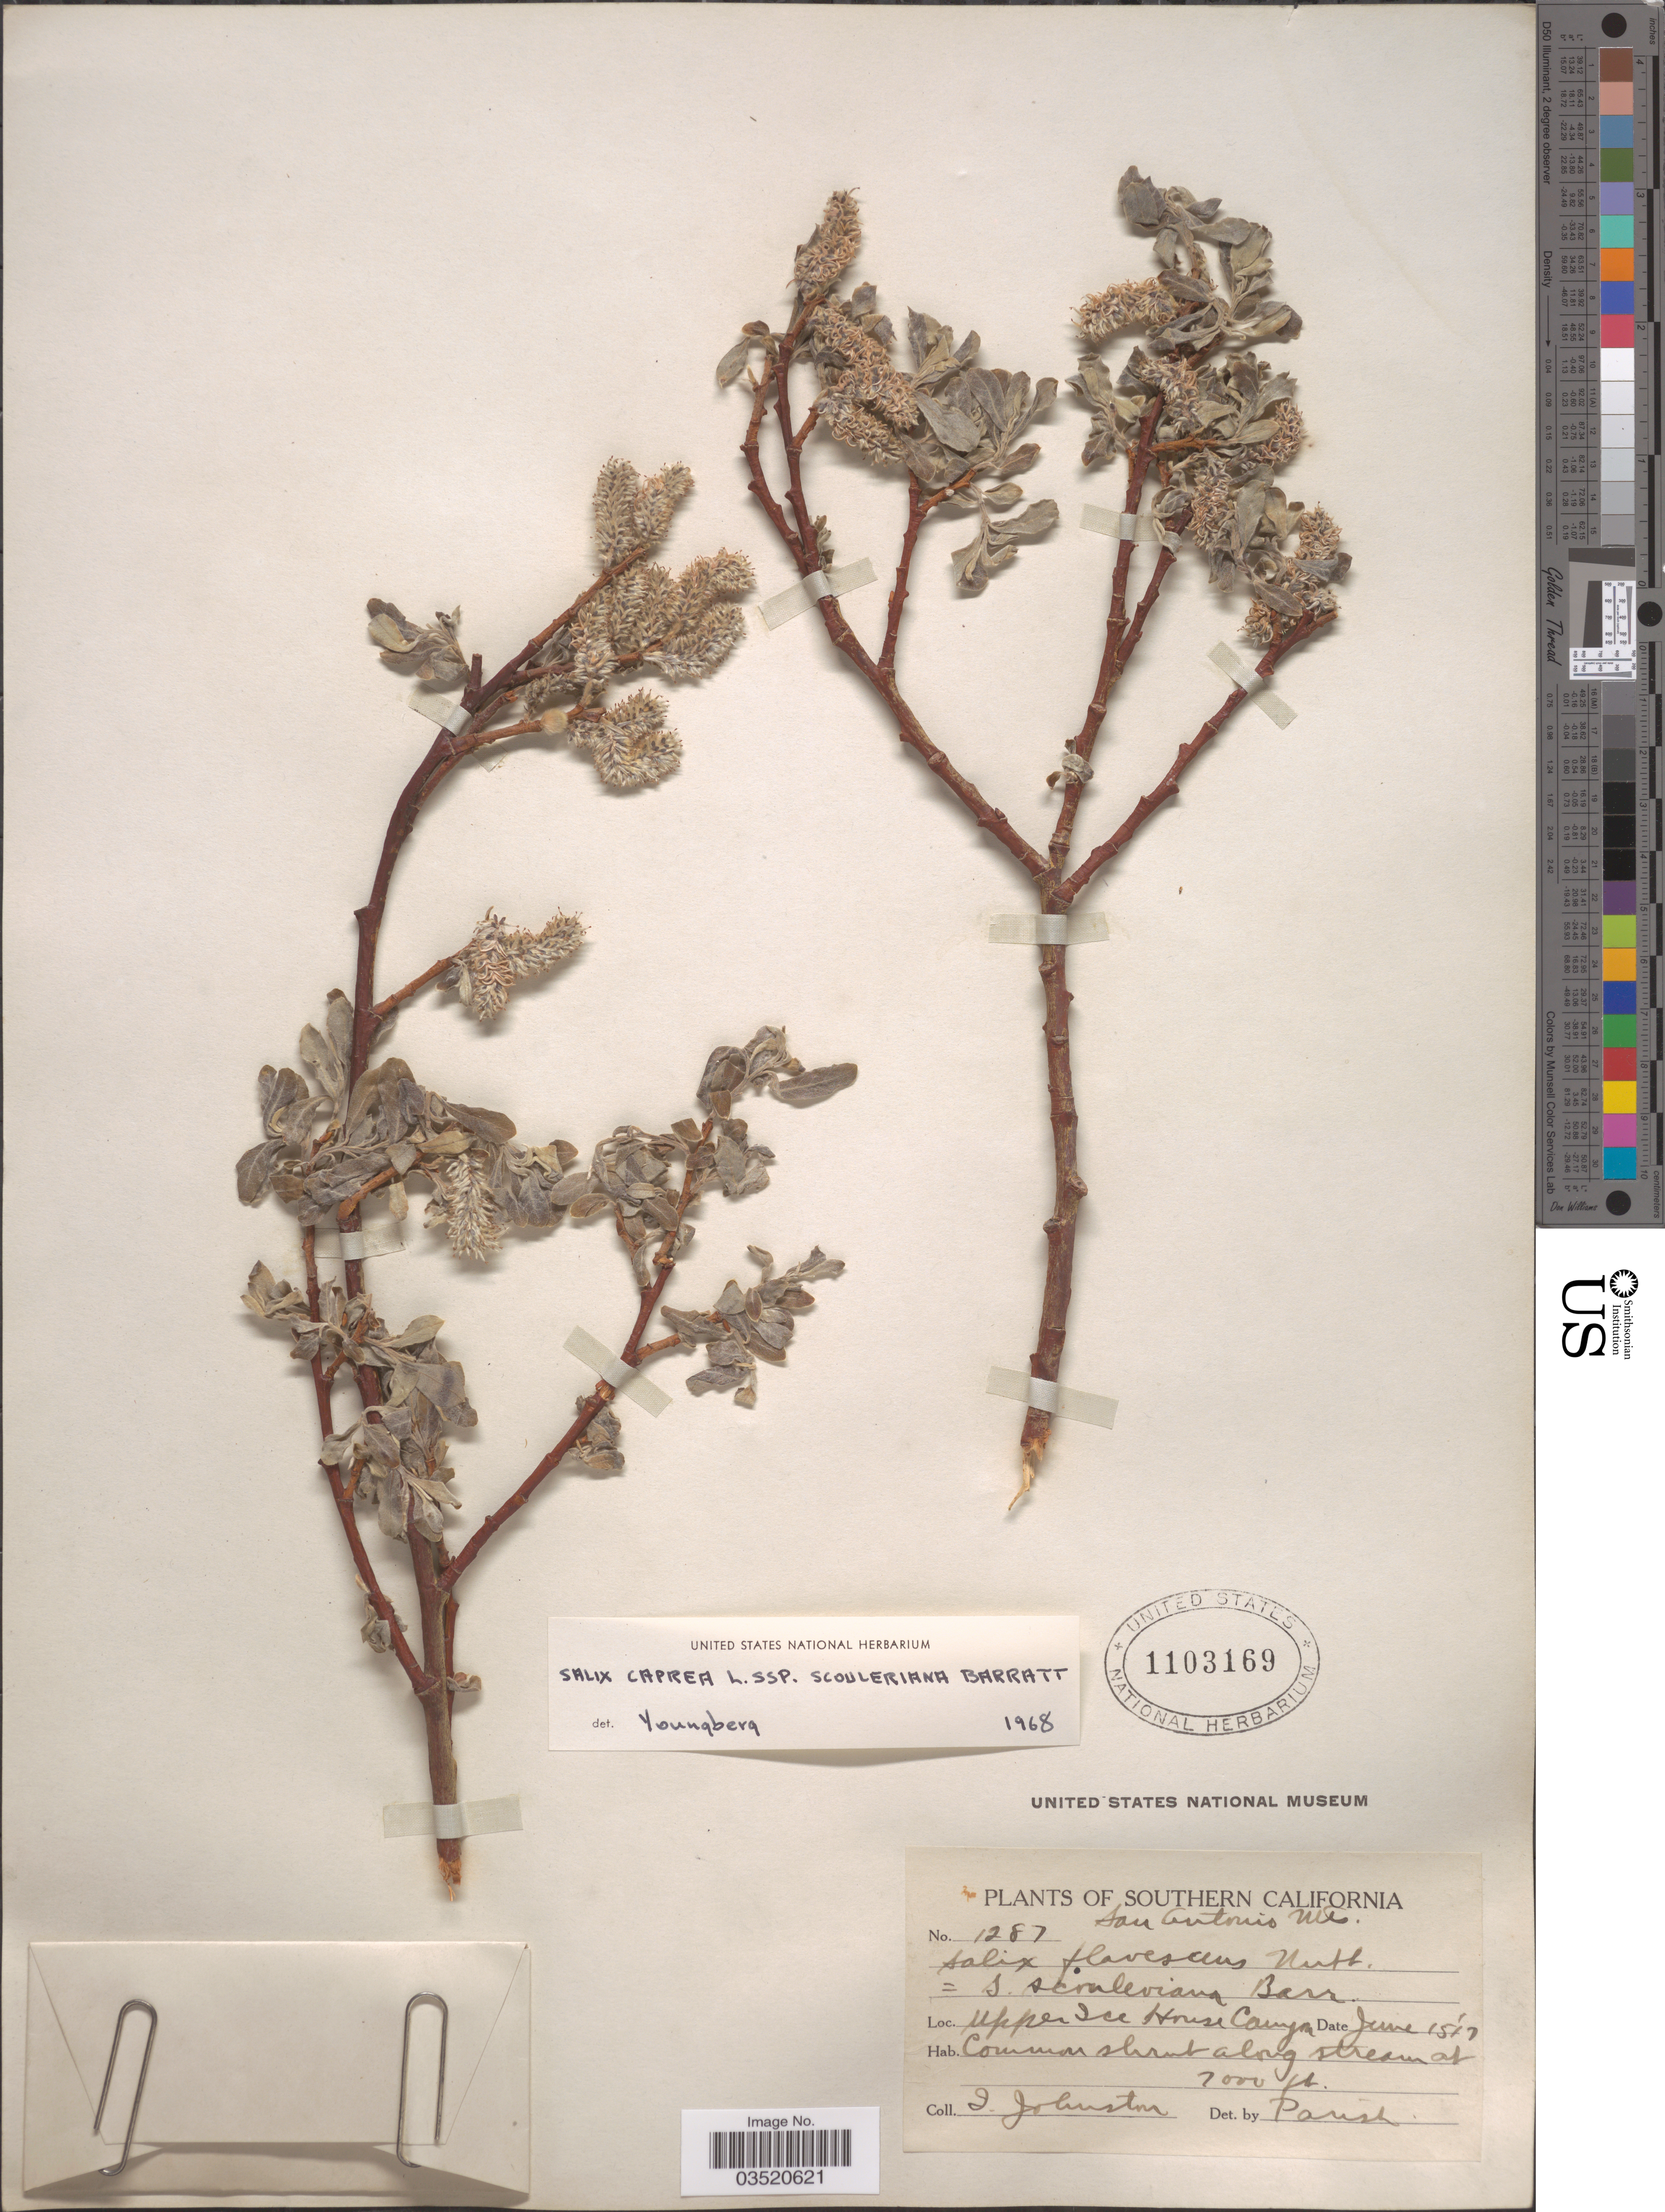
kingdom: Plantae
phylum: Tracheophyta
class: Magnoliopsida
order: Malpighiales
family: Salicaceae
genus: Salix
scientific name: Salix scouleriana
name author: Barratt ex Hook.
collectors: I. Johnston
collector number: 1287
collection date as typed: Transcribed d/m/y: 15/6/17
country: United States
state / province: California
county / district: Los Angeles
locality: Southern California. San Antonio Mts. Upper Ice House Canyon.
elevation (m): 2134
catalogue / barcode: US 1103169